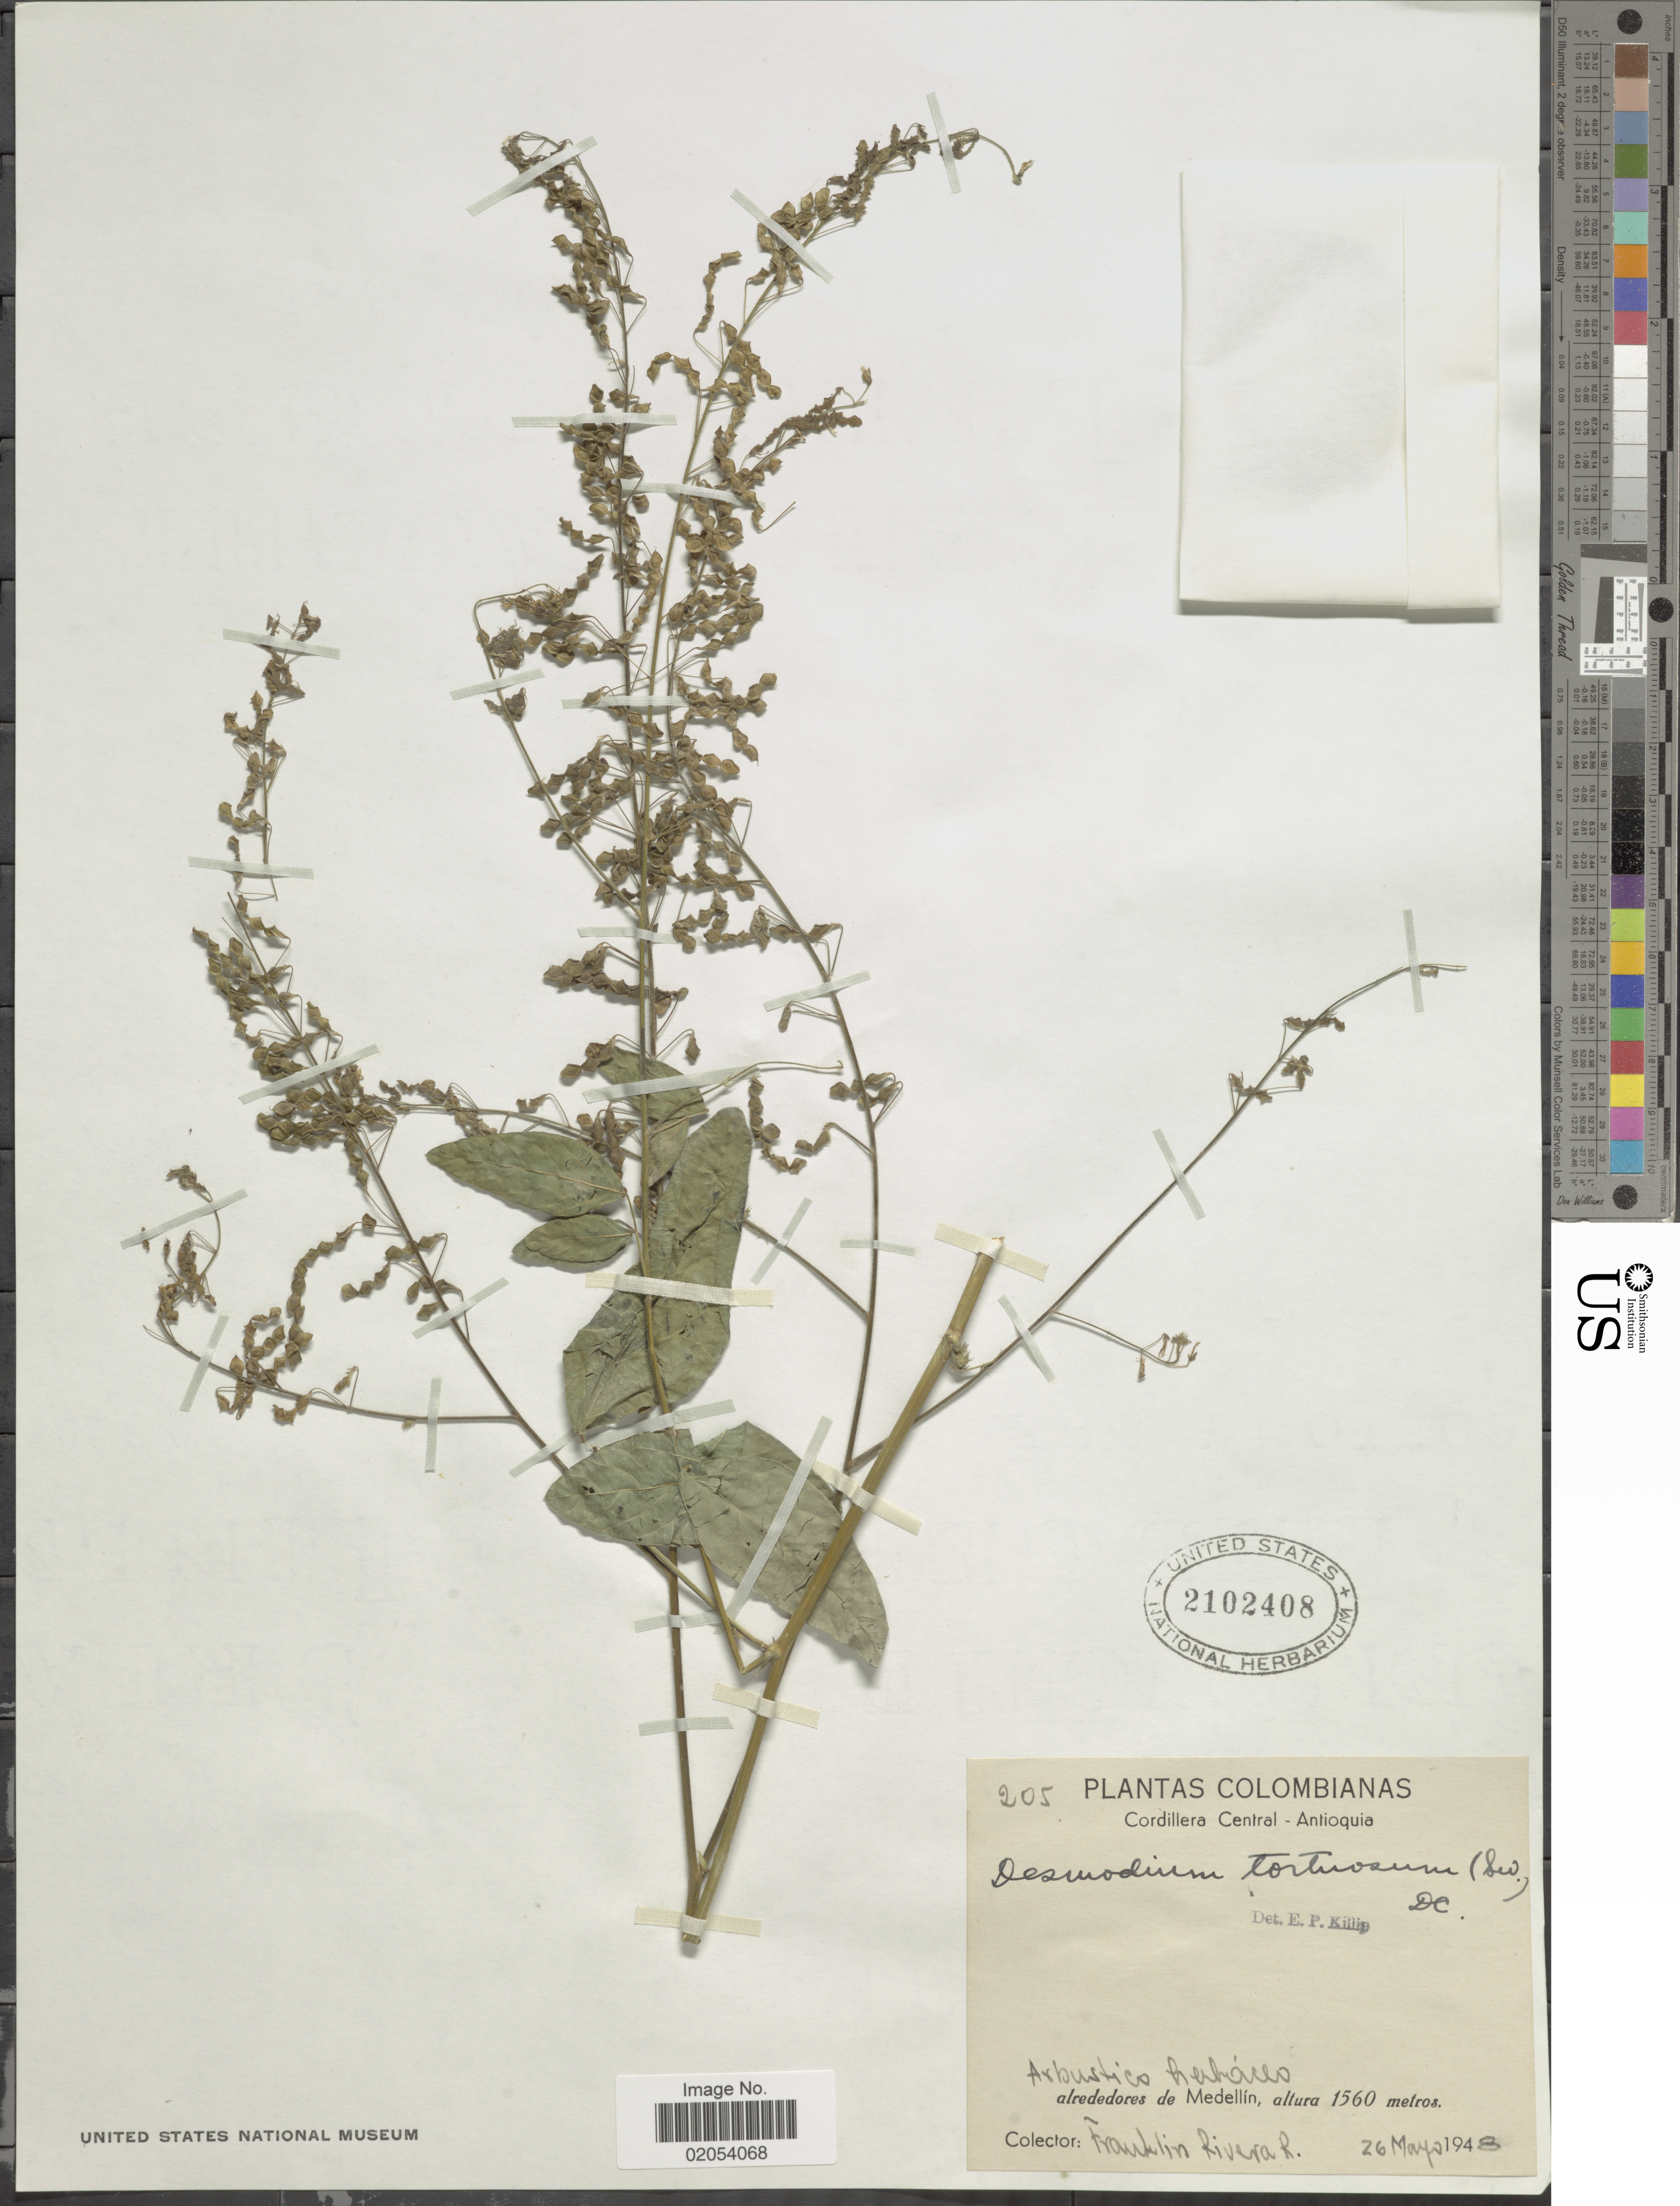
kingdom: Plantae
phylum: Tracheophyta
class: Magnoliopsida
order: Fabales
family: Fabaceae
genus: Desmodium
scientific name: Desmodium tortuosum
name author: (Sw.) DC.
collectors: F. Rivera R.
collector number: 205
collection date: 1948-05-26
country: Colombia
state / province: Antioquia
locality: Alrededores de Medellin, Cordillera Central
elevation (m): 1560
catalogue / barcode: US 2102408